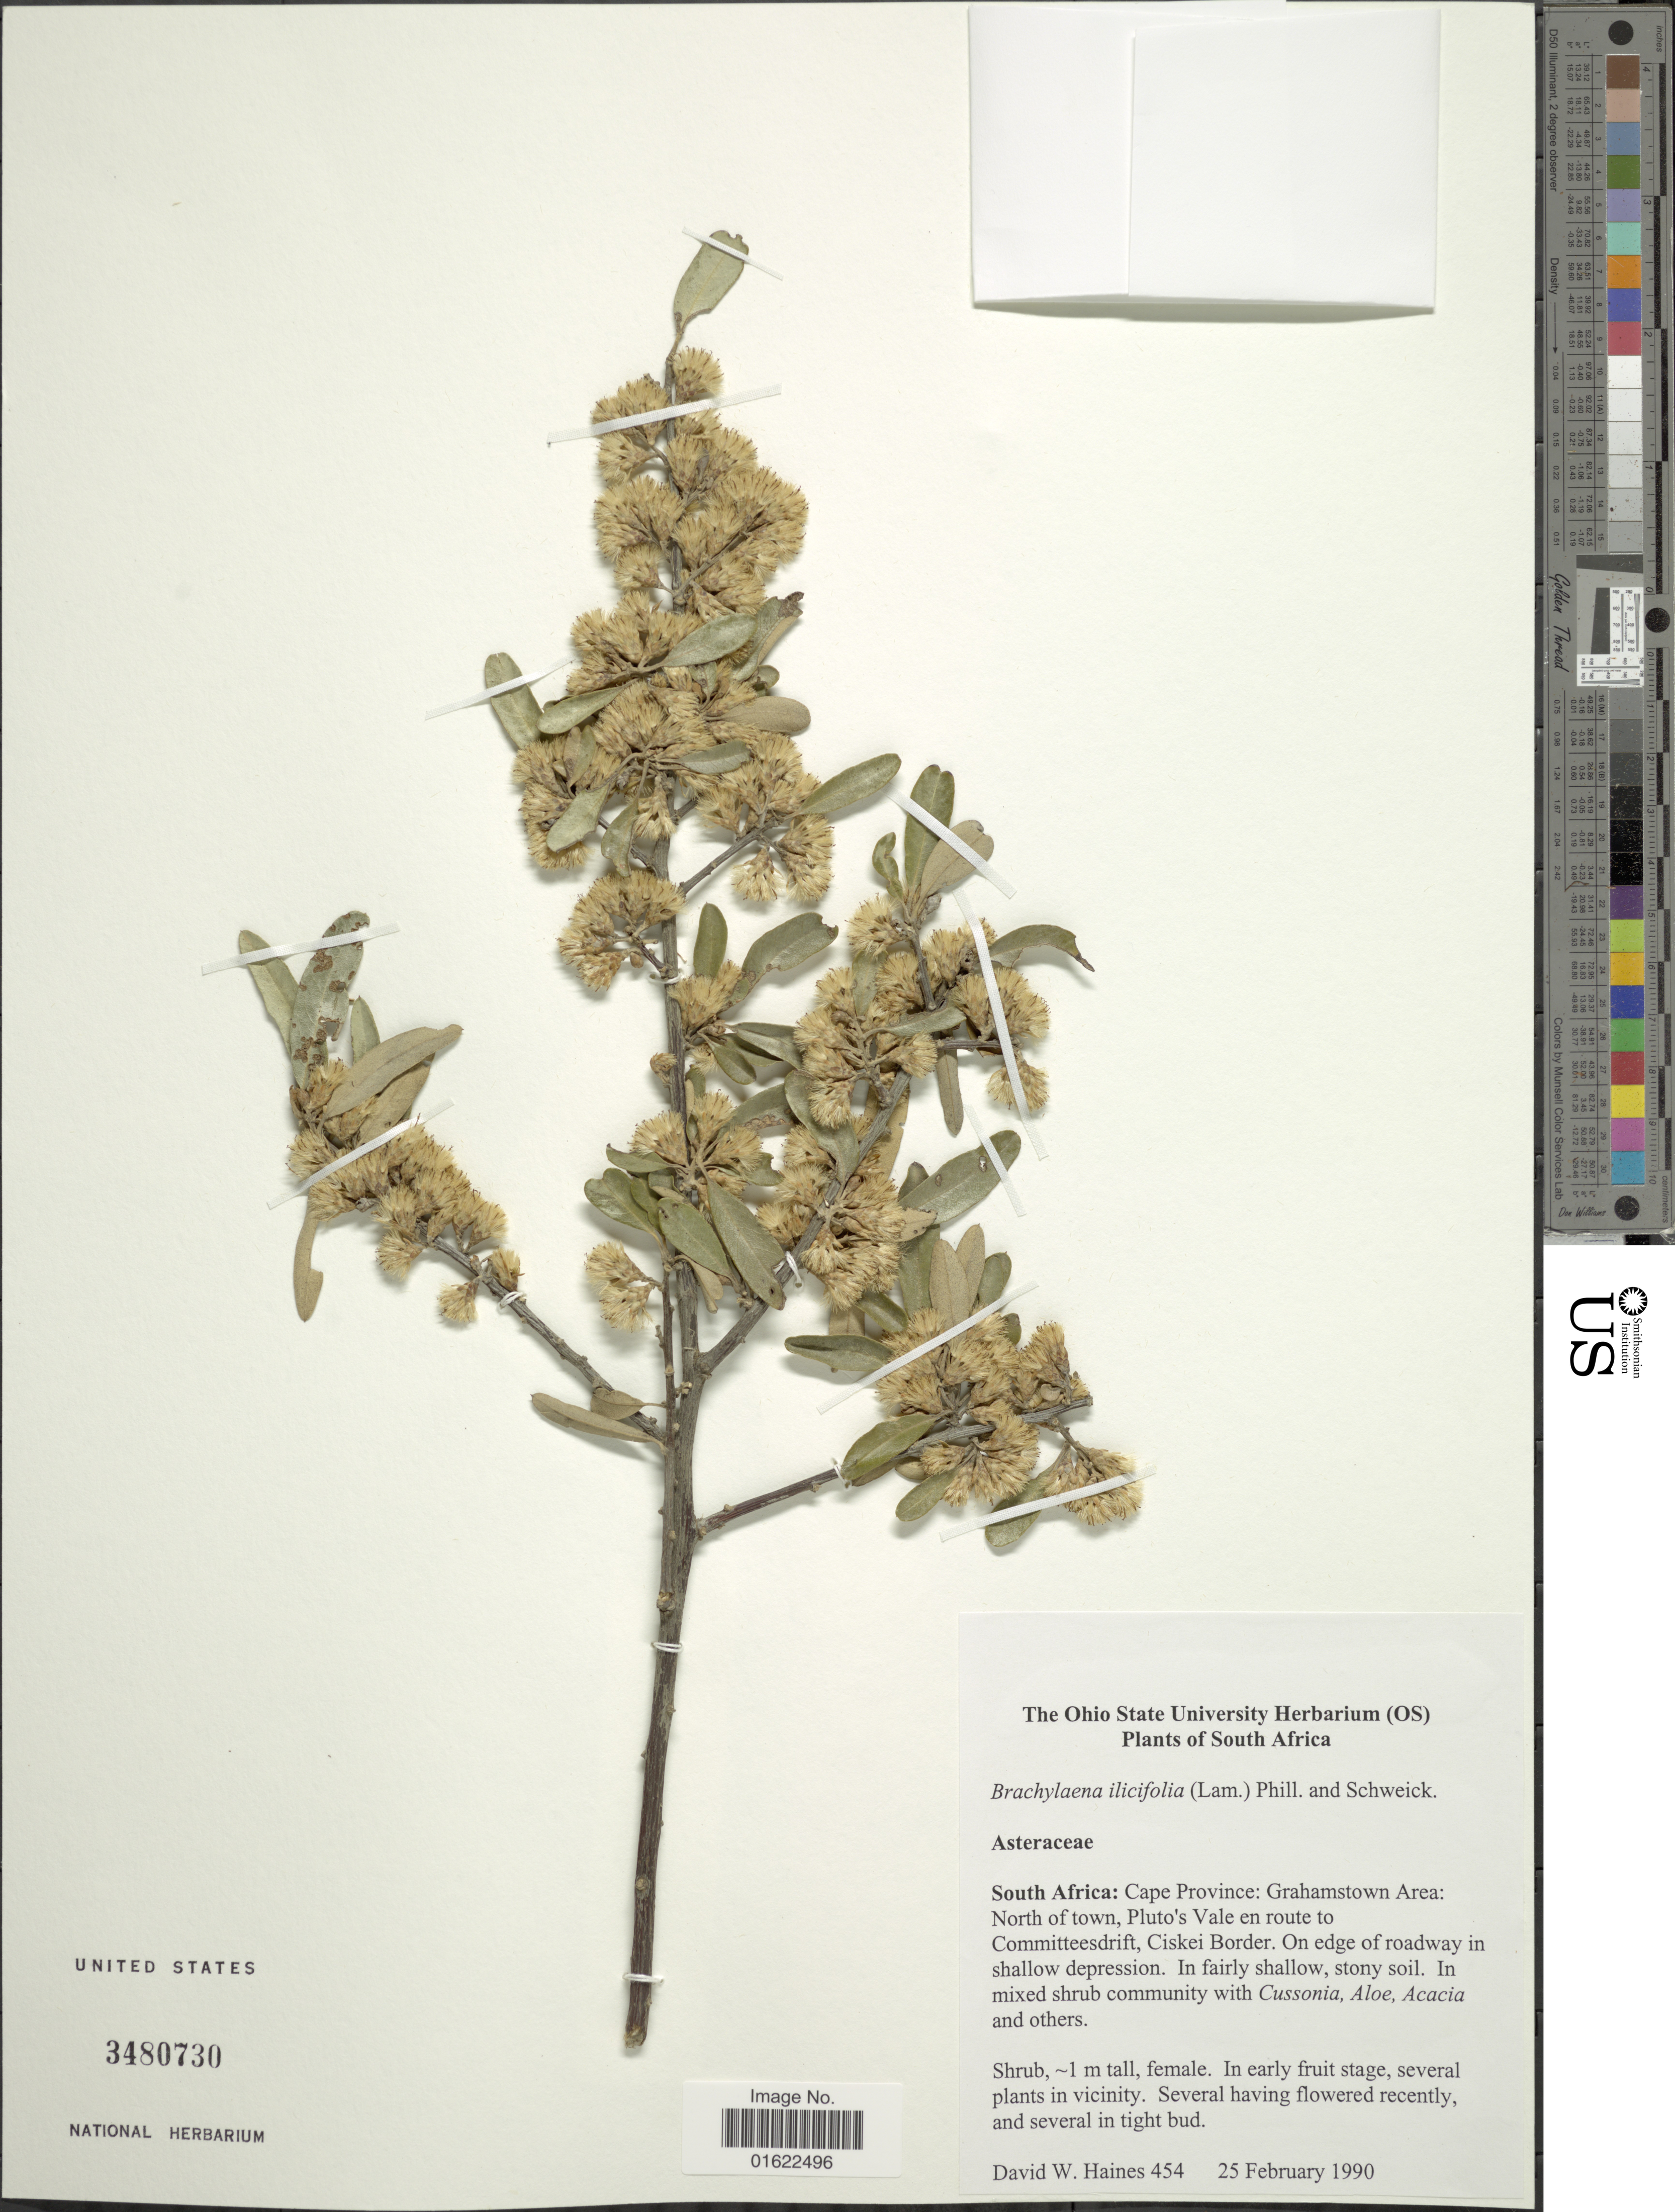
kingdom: Plantae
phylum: Tracheophyta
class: Magnoliopsida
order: Asterales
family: Asteraceae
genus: Brachylaena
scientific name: Brachylaena ilicifolia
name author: (Lam.) E. Phillips & Schweick.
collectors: D. Haines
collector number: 454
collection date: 1990-02-25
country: South Africa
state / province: Eastern Cape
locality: Grahamstown Area: North of town, Pluto's Vale en route to Committeesdrift, Ciskei Border, on edge of roadway in shallow depression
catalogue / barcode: US 3480730